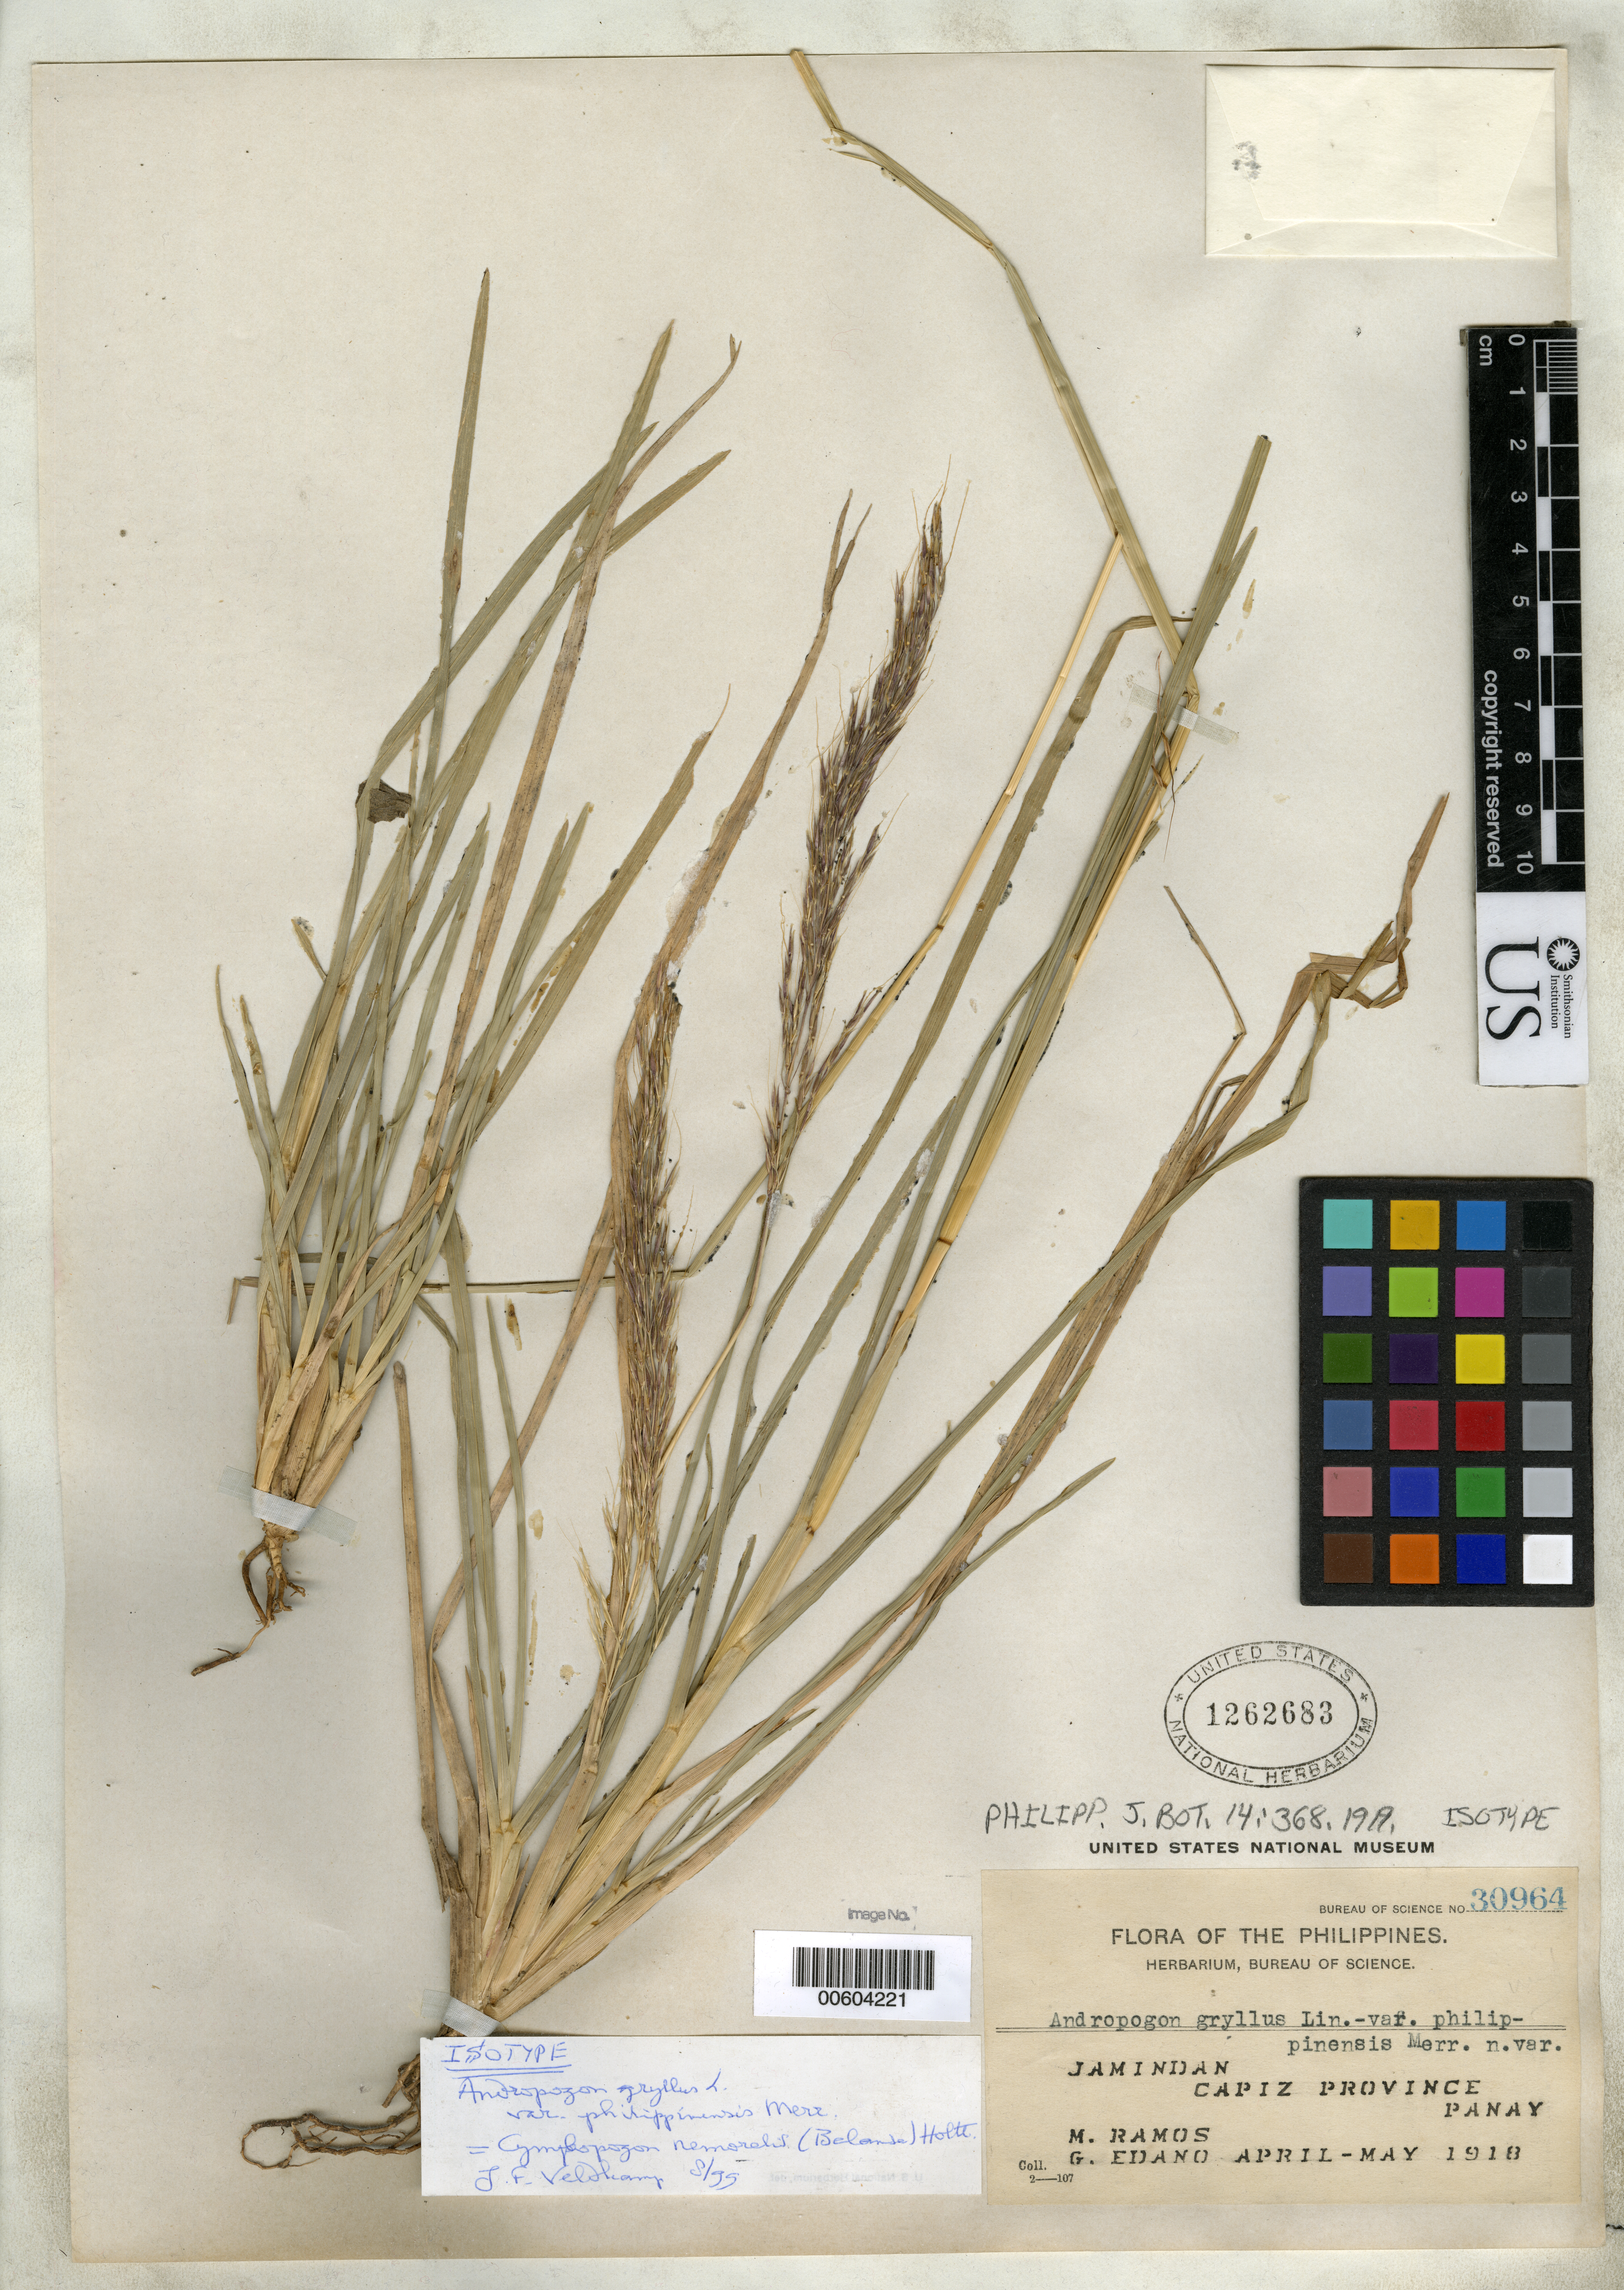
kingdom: Plantae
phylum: Tracheophyta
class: Liliopsida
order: Poales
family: Poaceae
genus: Andropogon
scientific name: Andropogon gryllus var. philippinensis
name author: Merr.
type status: Isotype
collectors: M. Ramos & G. E. Edaño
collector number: Bur. Sci. 30964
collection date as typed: Apr 1918 to -- May 1918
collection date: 1918-04/1918-05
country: Philippines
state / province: Western Visayas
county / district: Capiz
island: Panay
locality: Jamindan.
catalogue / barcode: US 1262683